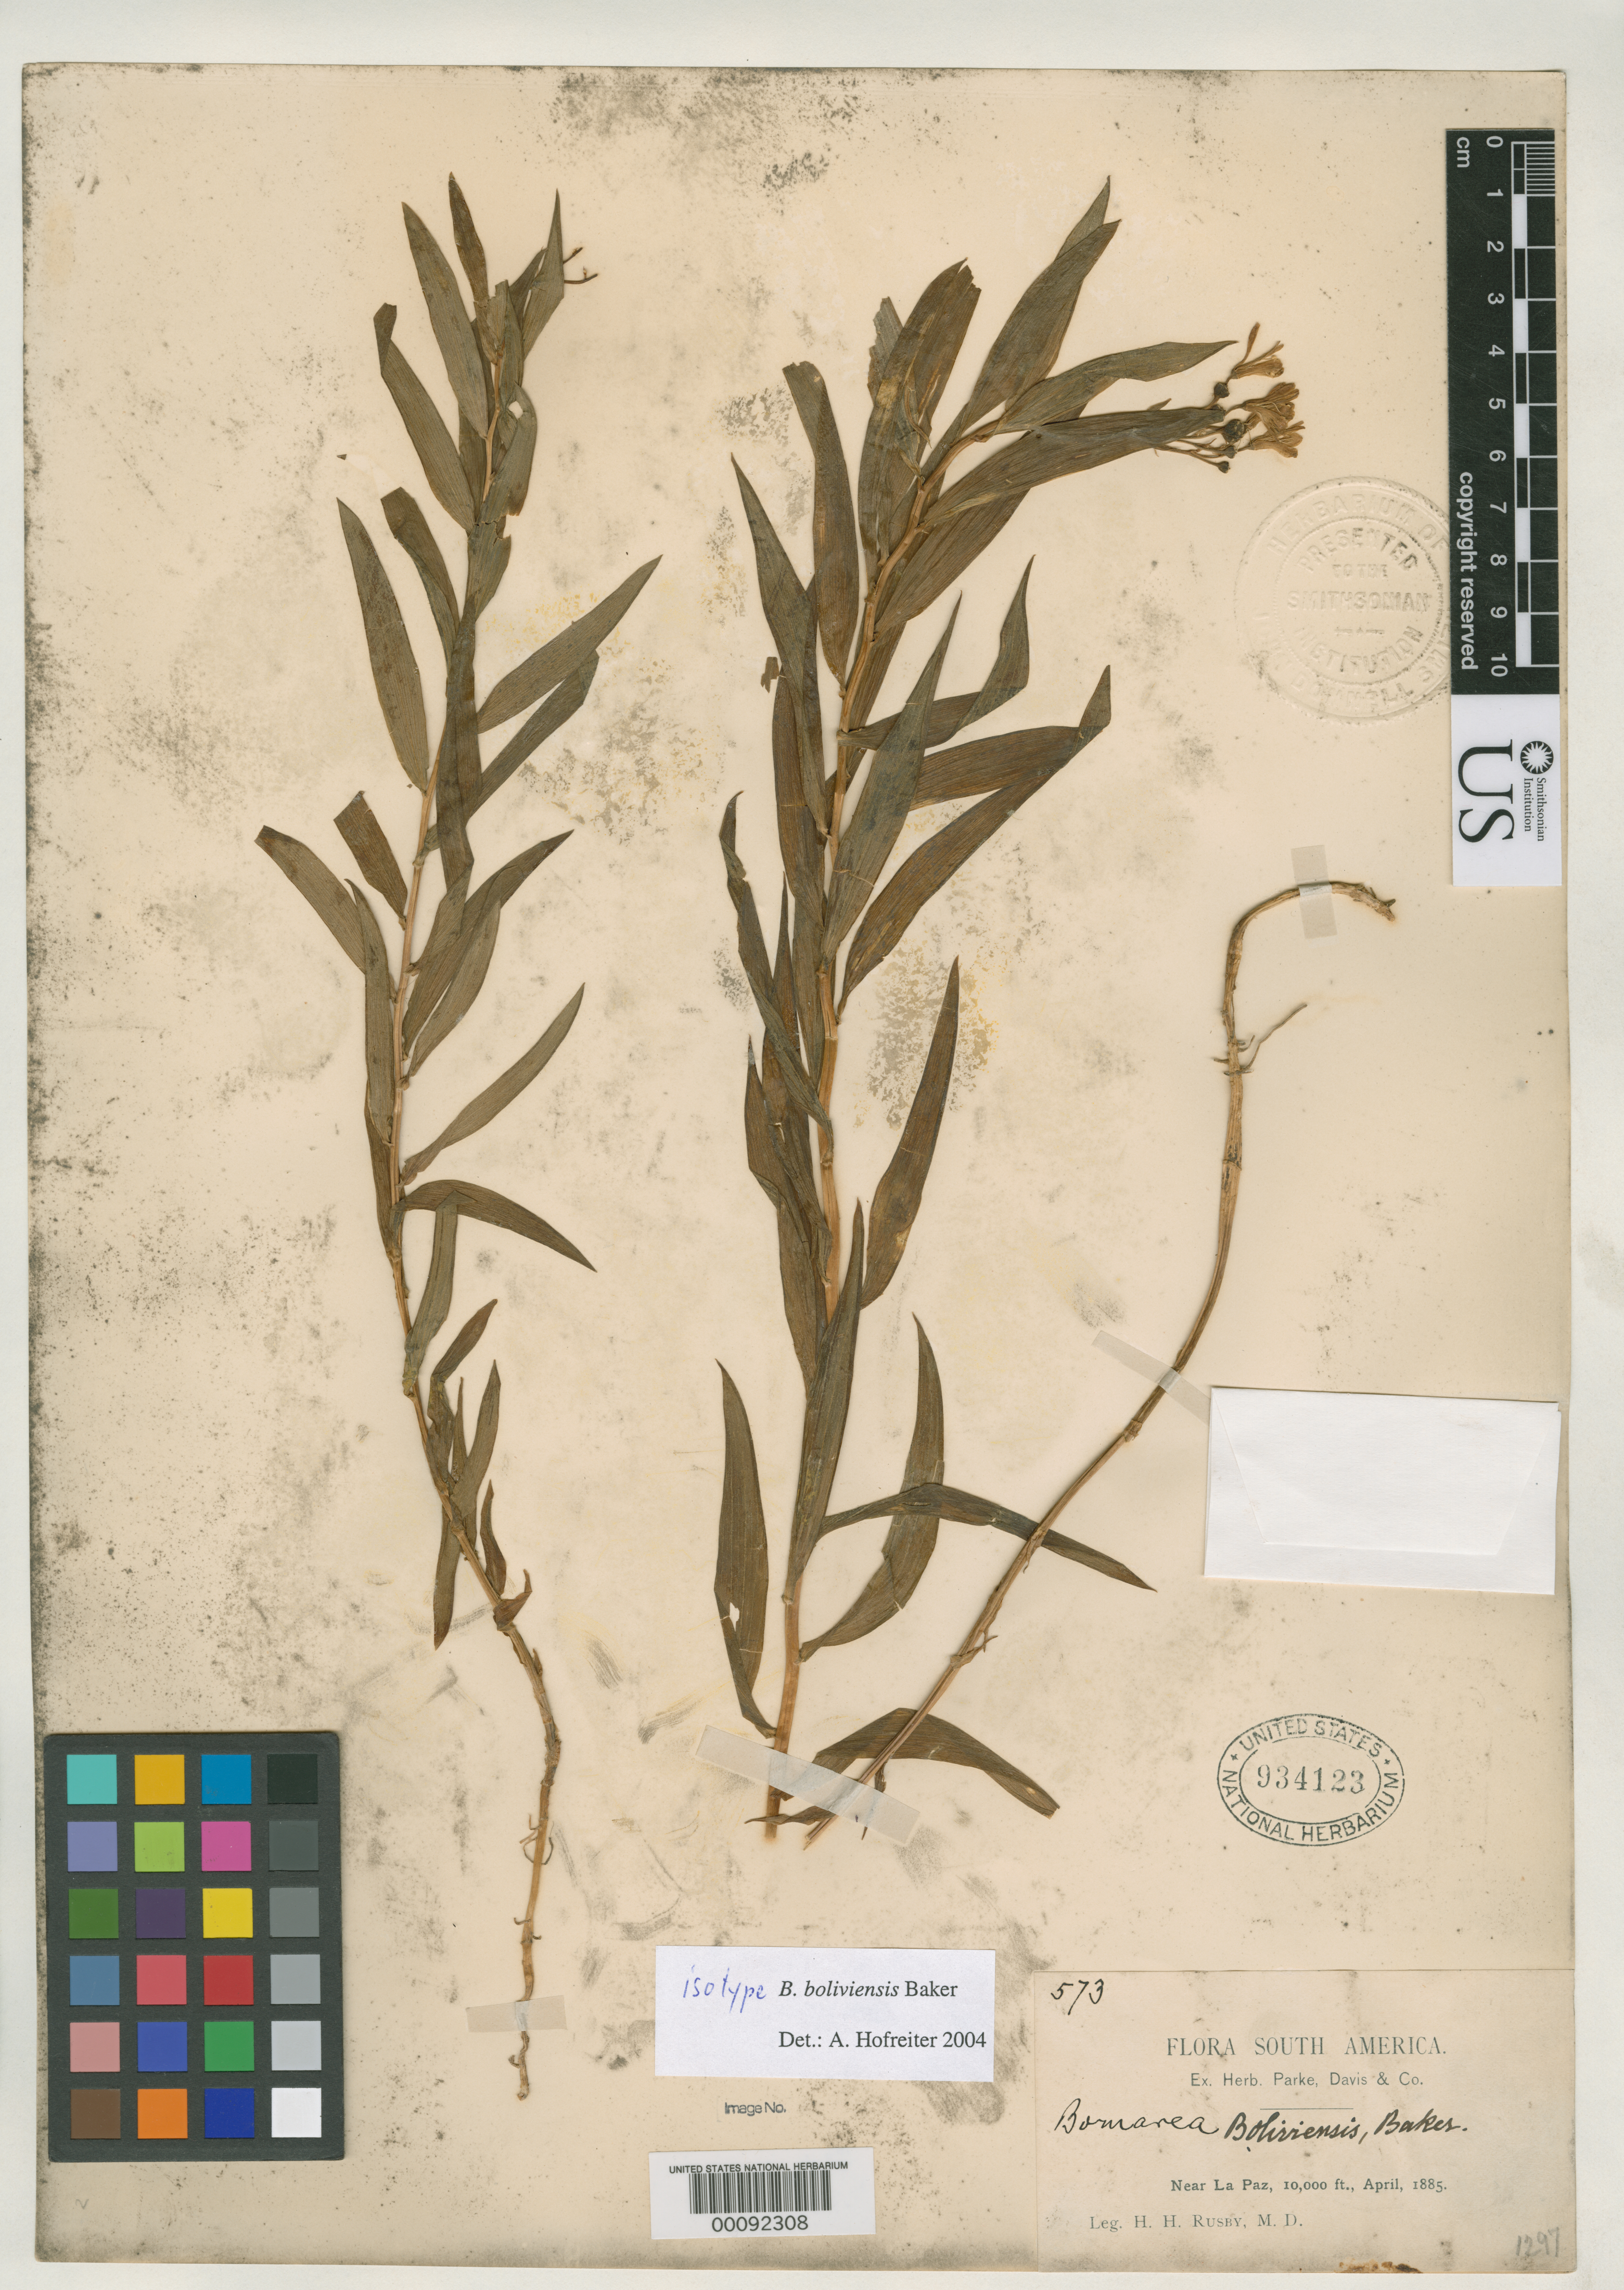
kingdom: Plantae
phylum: Tracheophyta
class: Liliopsida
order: Liliales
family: Alstroemeriaceae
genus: Bomarea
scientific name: Bomarea boliviensis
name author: Baker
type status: Isotype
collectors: H. H. Rusby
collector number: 573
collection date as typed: Apr 1885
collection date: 1885-04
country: Bolivia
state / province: La Paz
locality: Near La Paz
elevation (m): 3048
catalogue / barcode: US 934123